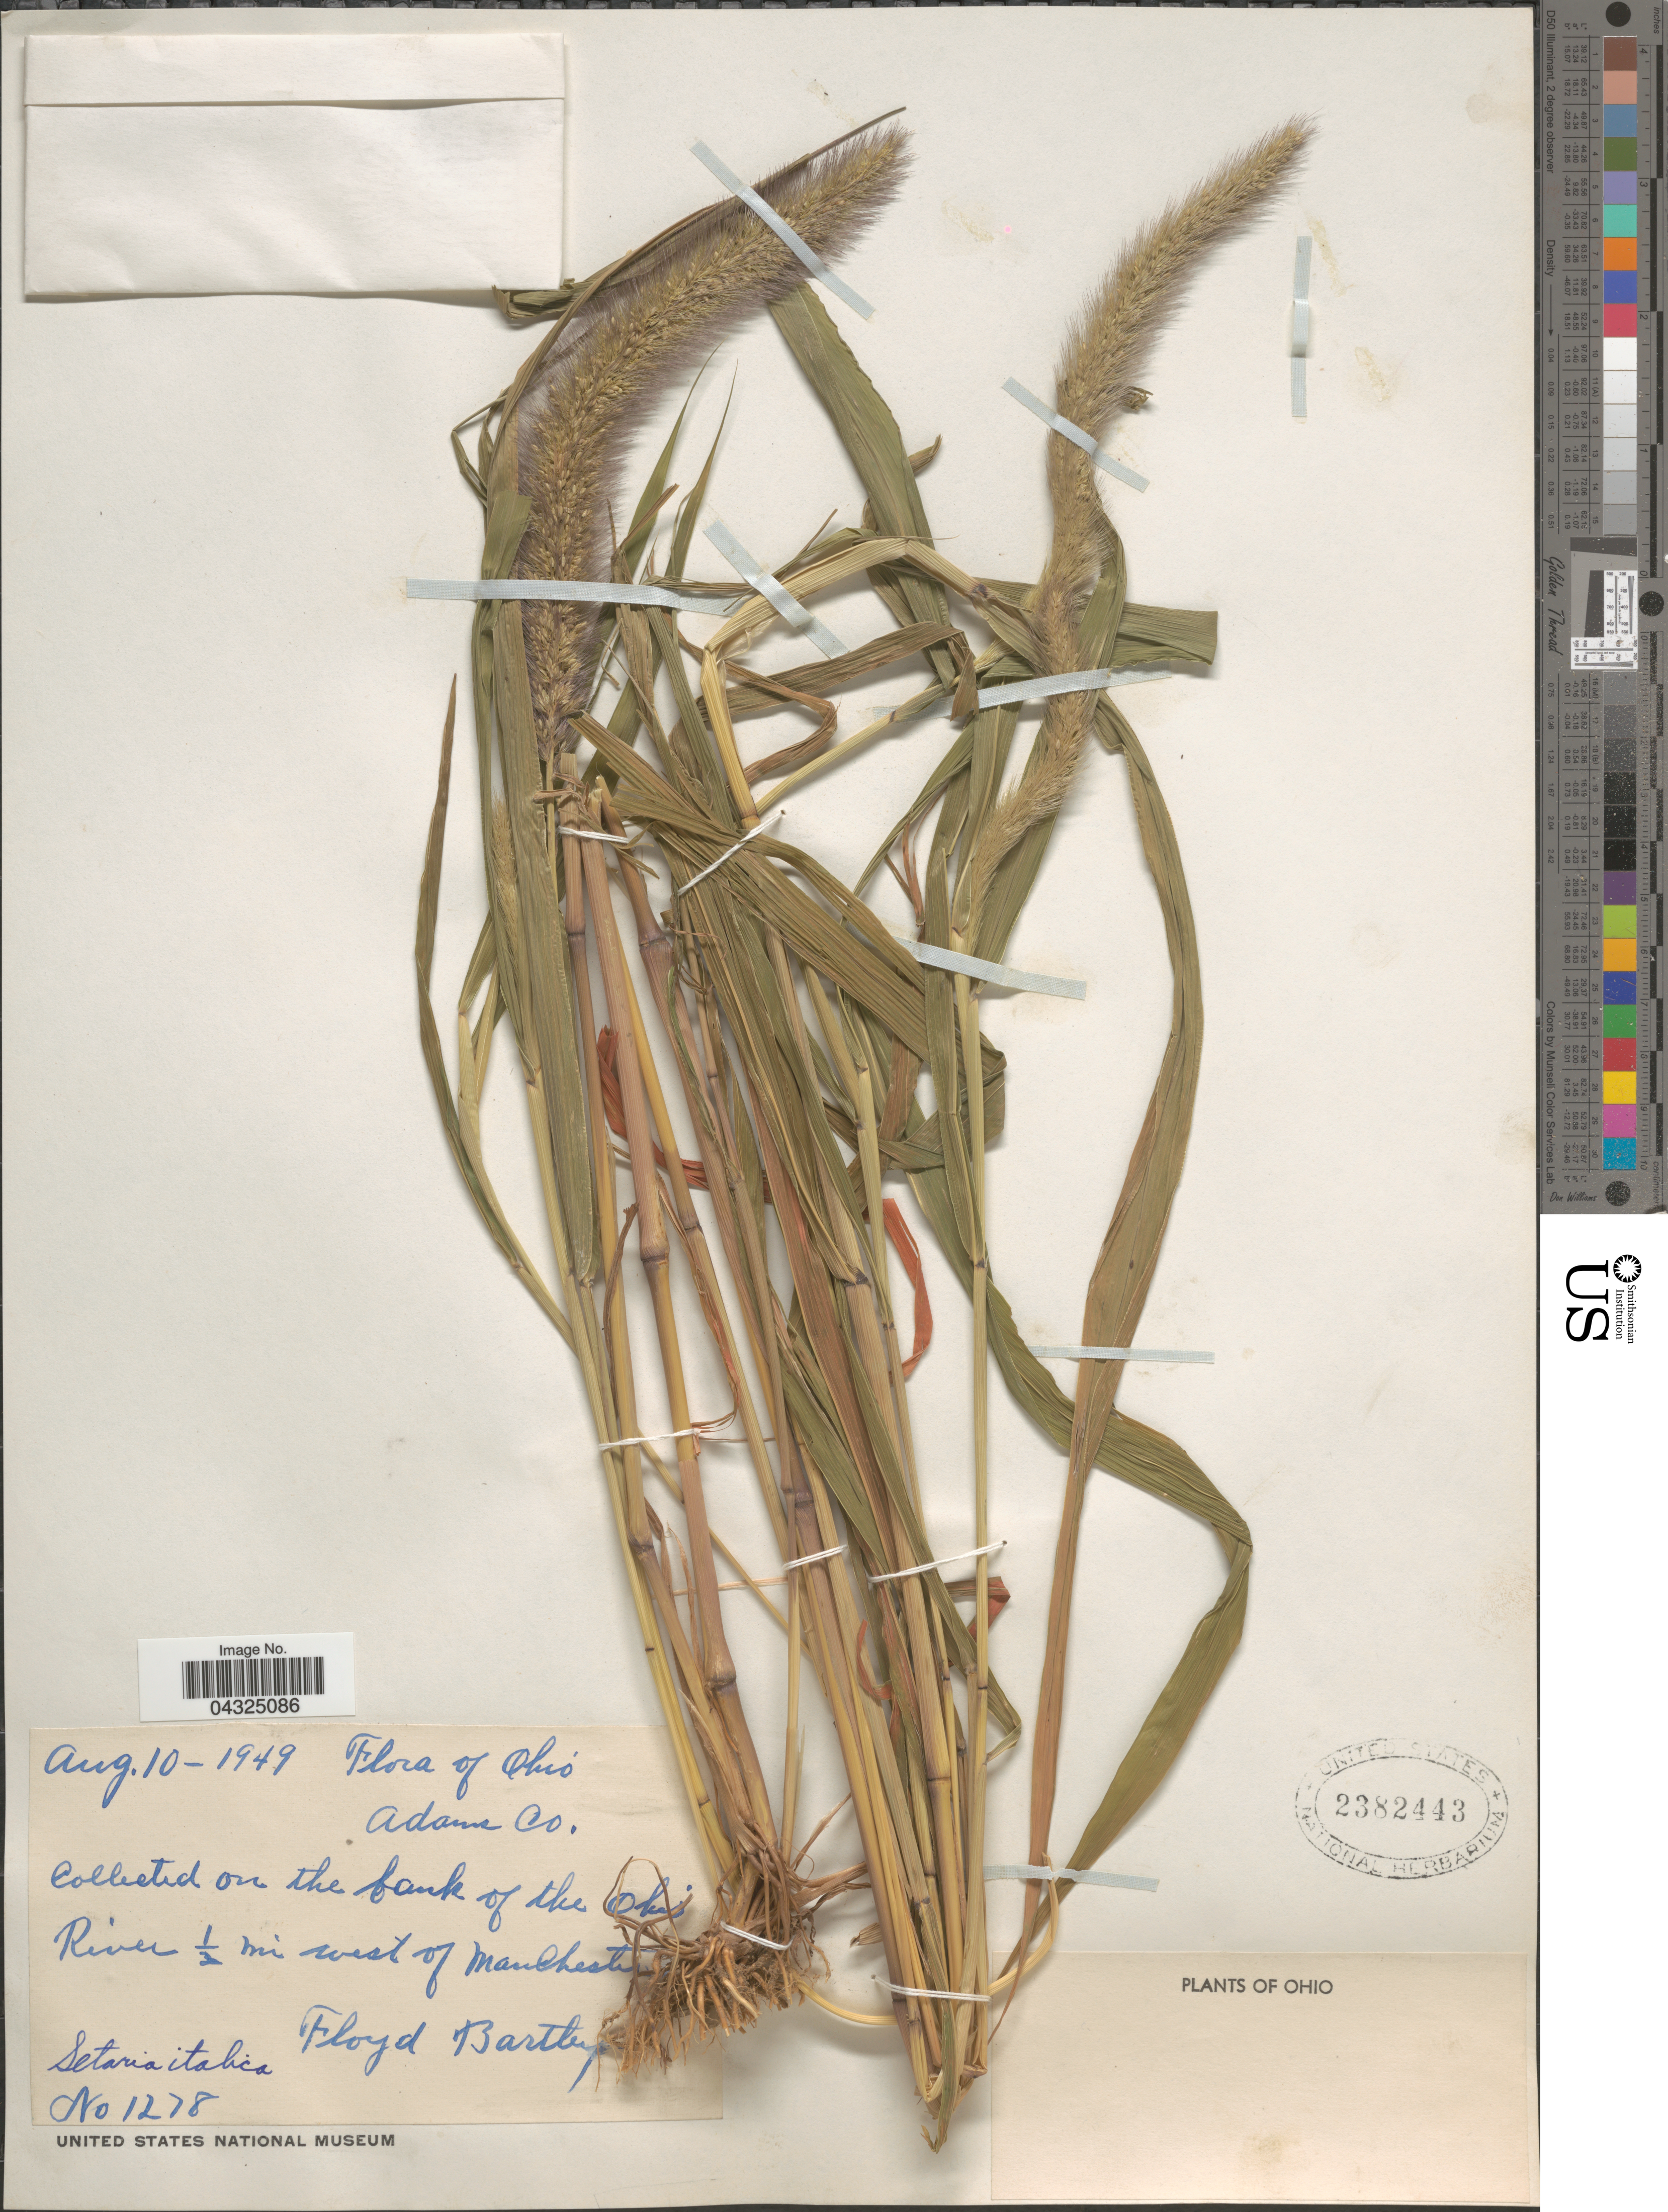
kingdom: Plantae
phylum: Tracheophyta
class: Liliopsida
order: Poales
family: Poaceae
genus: Setaria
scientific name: Setaria italica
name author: (L.) P. Beauv.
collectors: F. Bartley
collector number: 1278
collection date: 1949-08-10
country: United States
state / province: Ohio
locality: Adams Co. On the bank of the Ohio River ½ mi west of Manchester.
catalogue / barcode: US 2382443